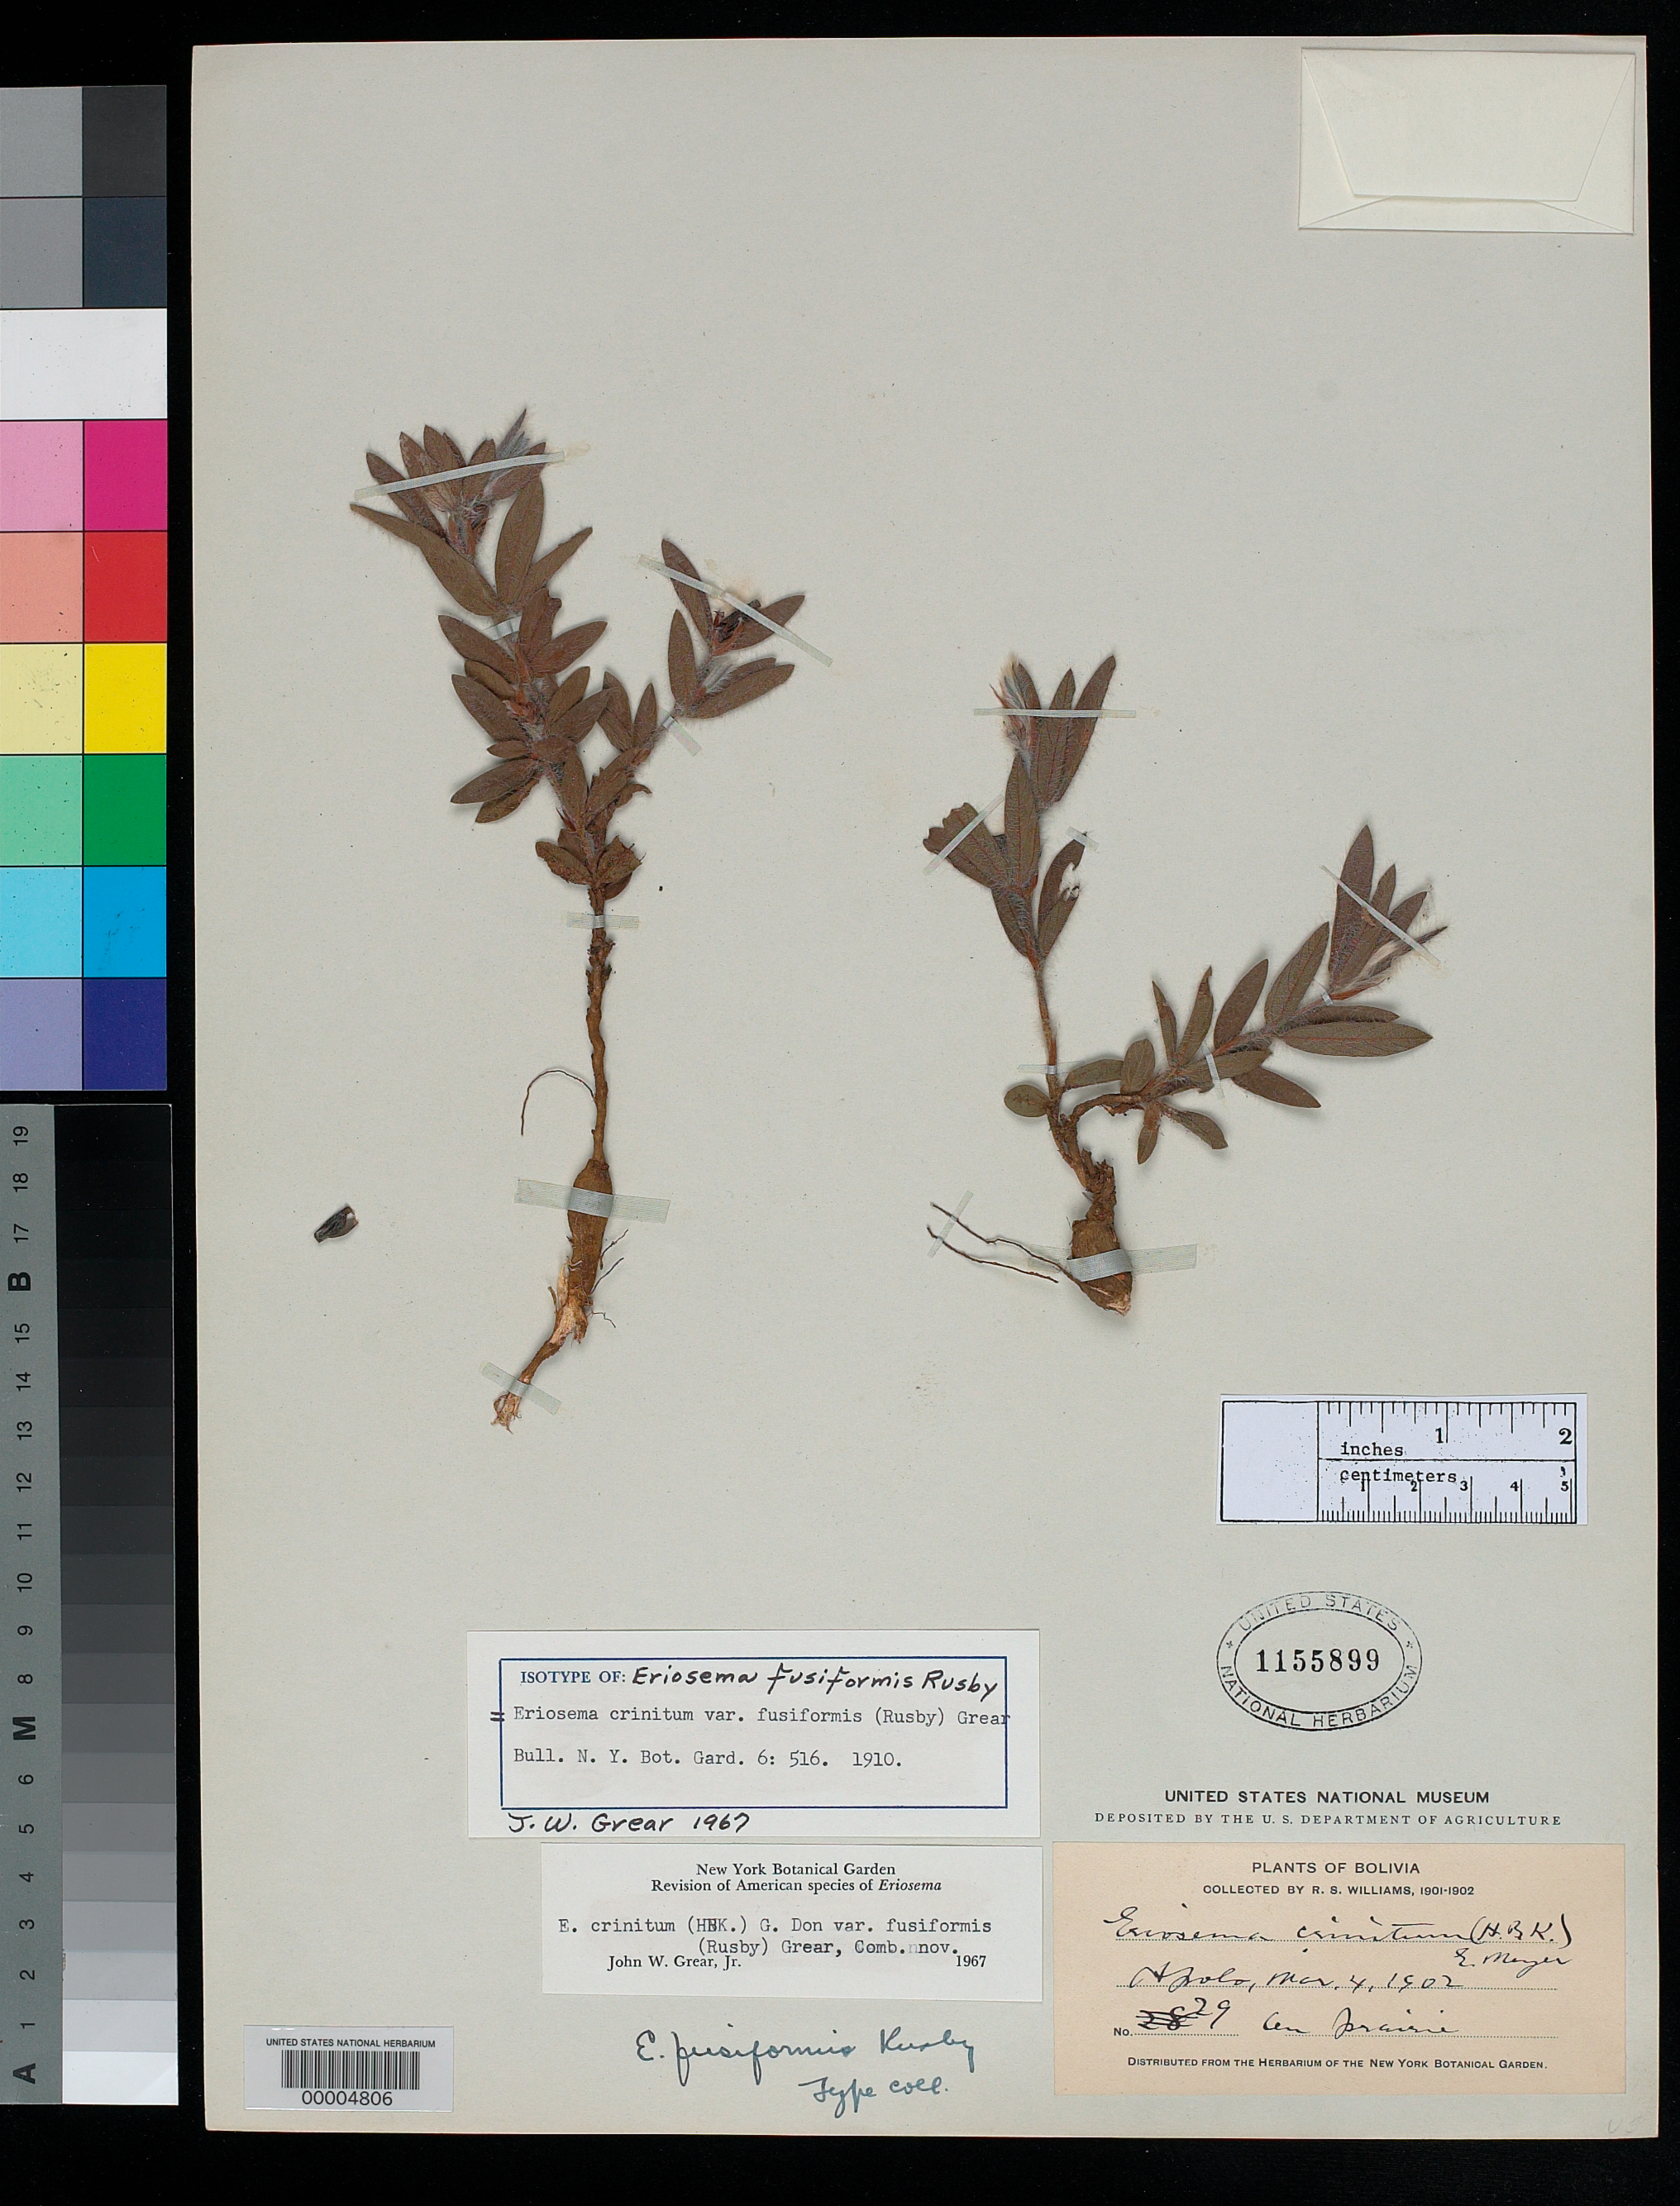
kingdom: Plantae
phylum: Tracheophyta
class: Magnoliopsida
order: Fabales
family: Fabaceae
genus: Eriosema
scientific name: Eriosema fusiformis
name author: Rusby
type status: Isotype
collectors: R. S. Williams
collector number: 29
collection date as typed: Mar. 4, 1902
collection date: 1902-03-04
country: Bolivia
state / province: La Paz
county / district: Franz Tamayo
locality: Apolo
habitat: prairie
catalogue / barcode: US 1155899